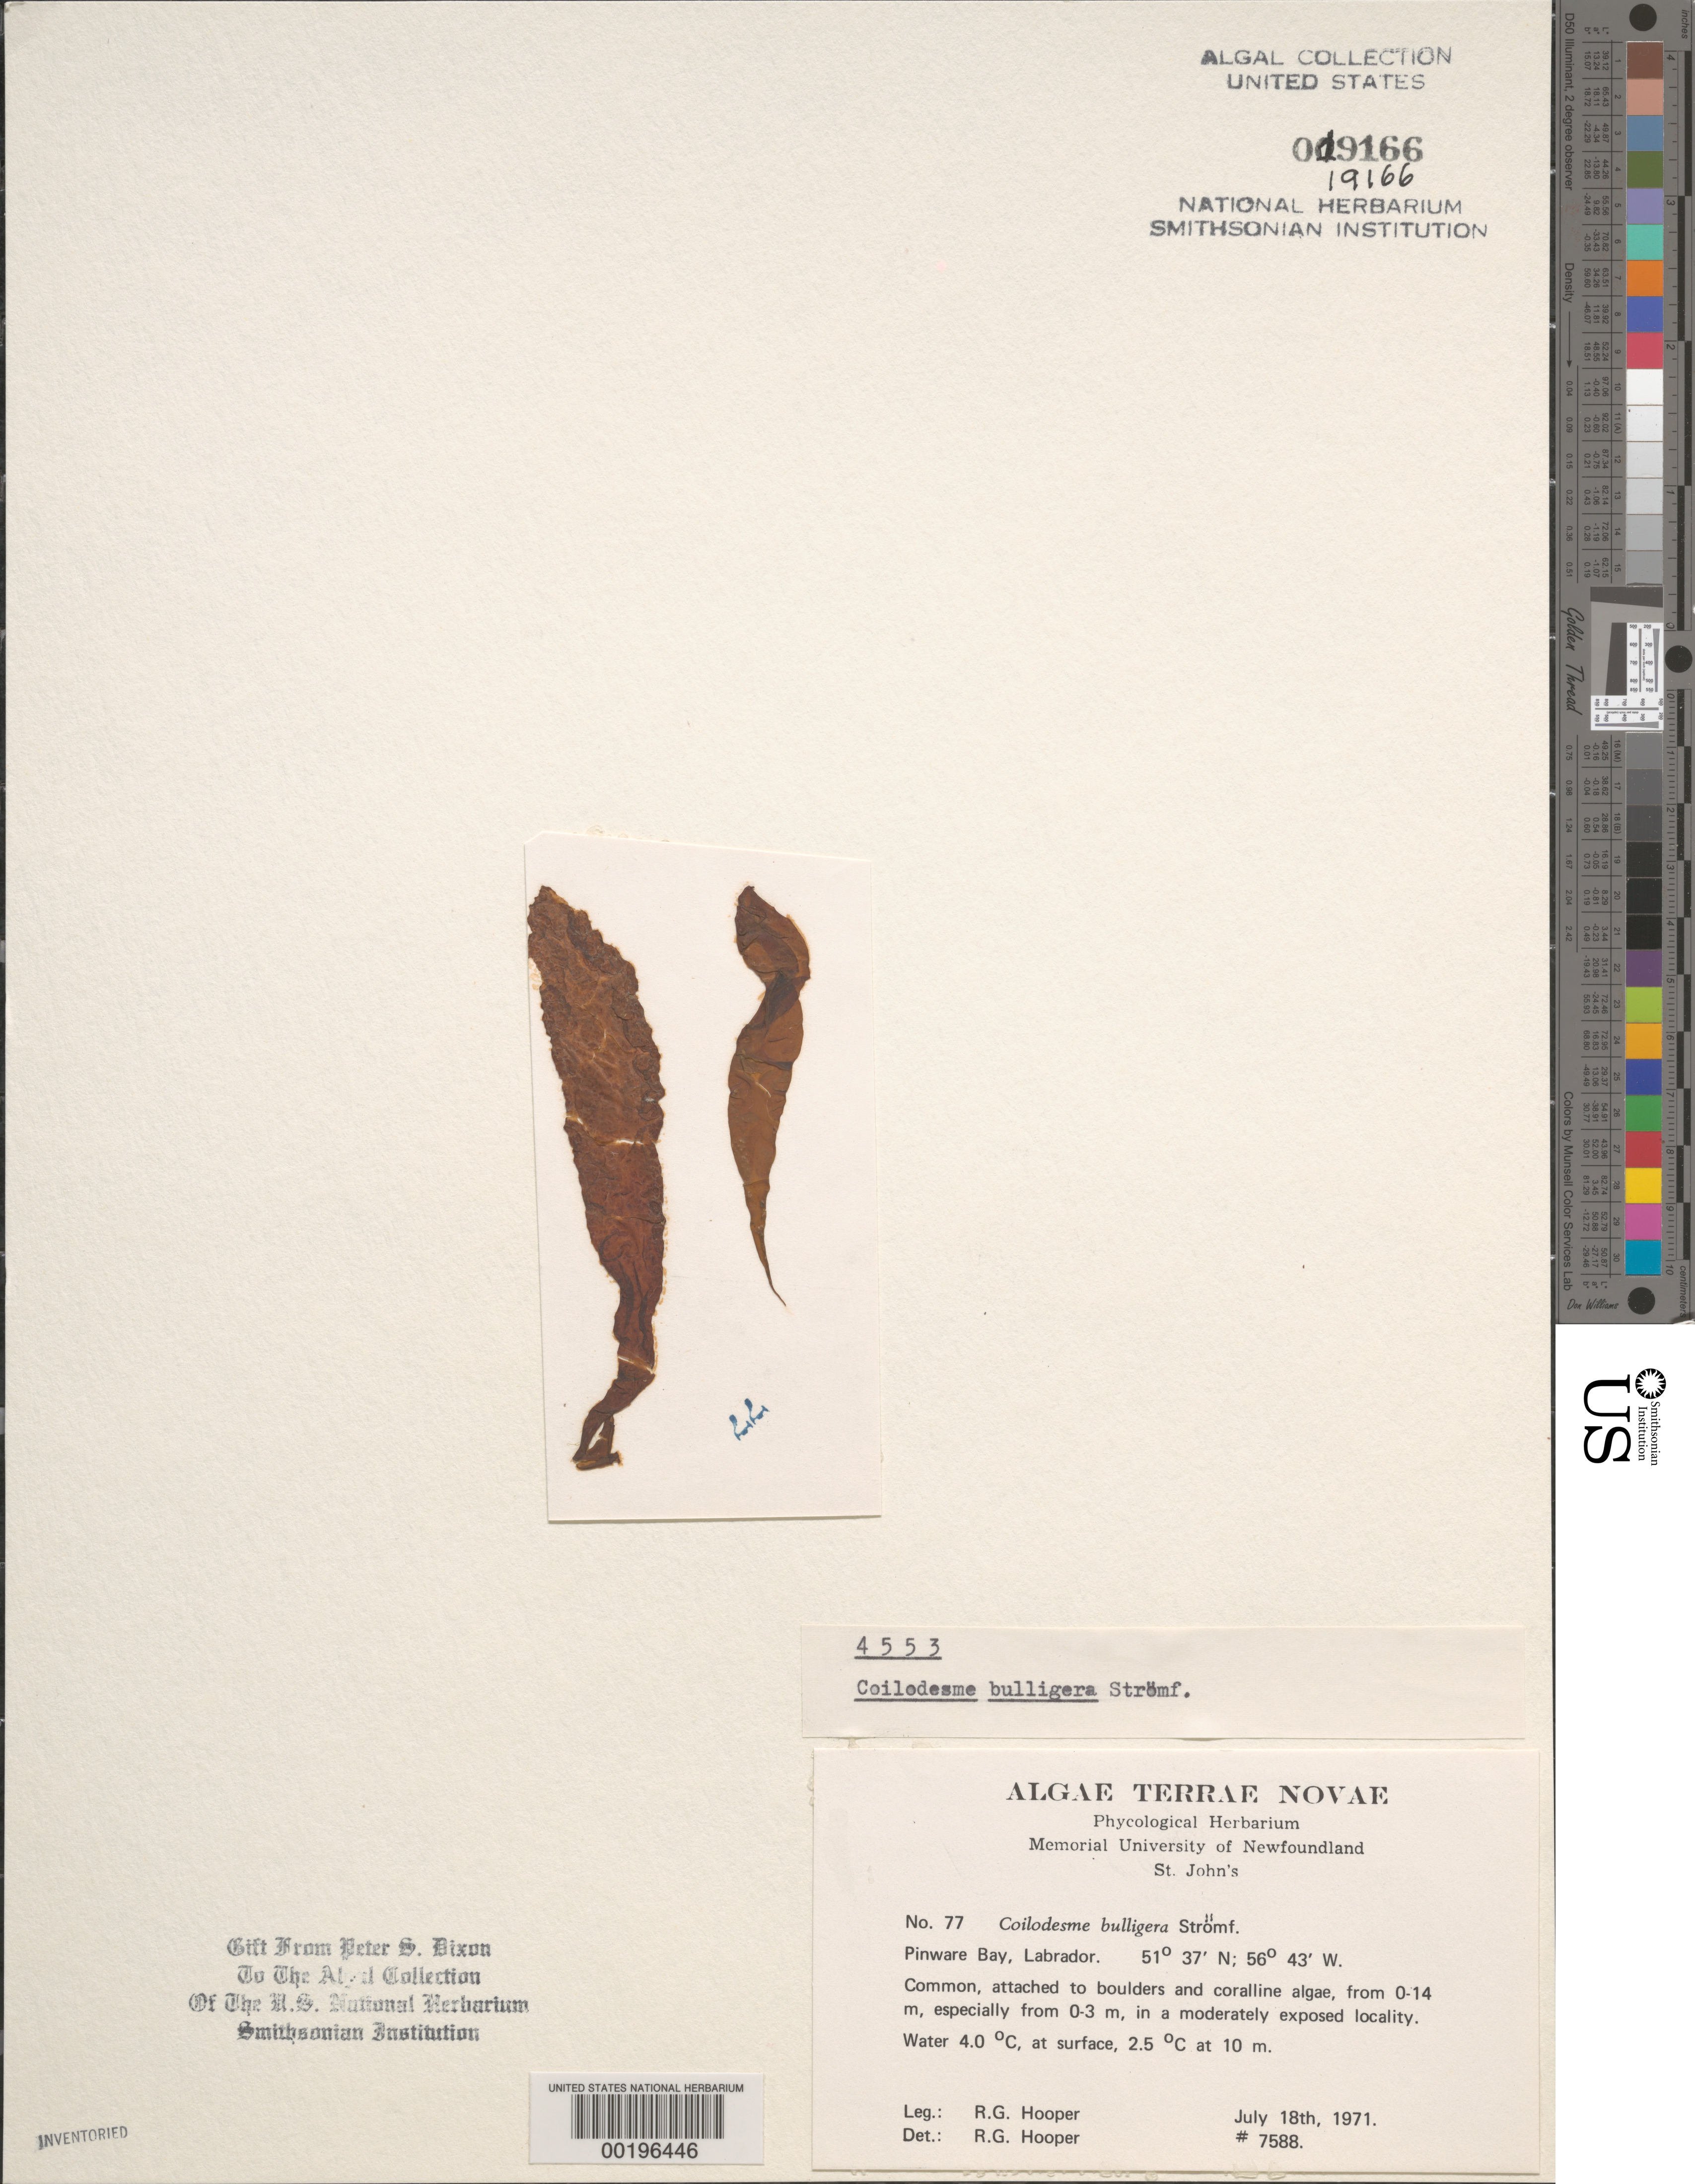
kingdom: Chromista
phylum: Ochrophyta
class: Phaeophyceae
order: Ectocarpales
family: Chordariaceae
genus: Coilodesme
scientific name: Coilodesme bulligera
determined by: Hooper, R. G.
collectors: R. G. Hooper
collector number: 7588 & PSD 4553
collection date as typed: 18 Jul 1971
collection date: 1971-07-18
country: Canada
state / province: Newfoundland and Labrador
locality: Pinware Bay, Labrador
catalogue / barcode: US 19166